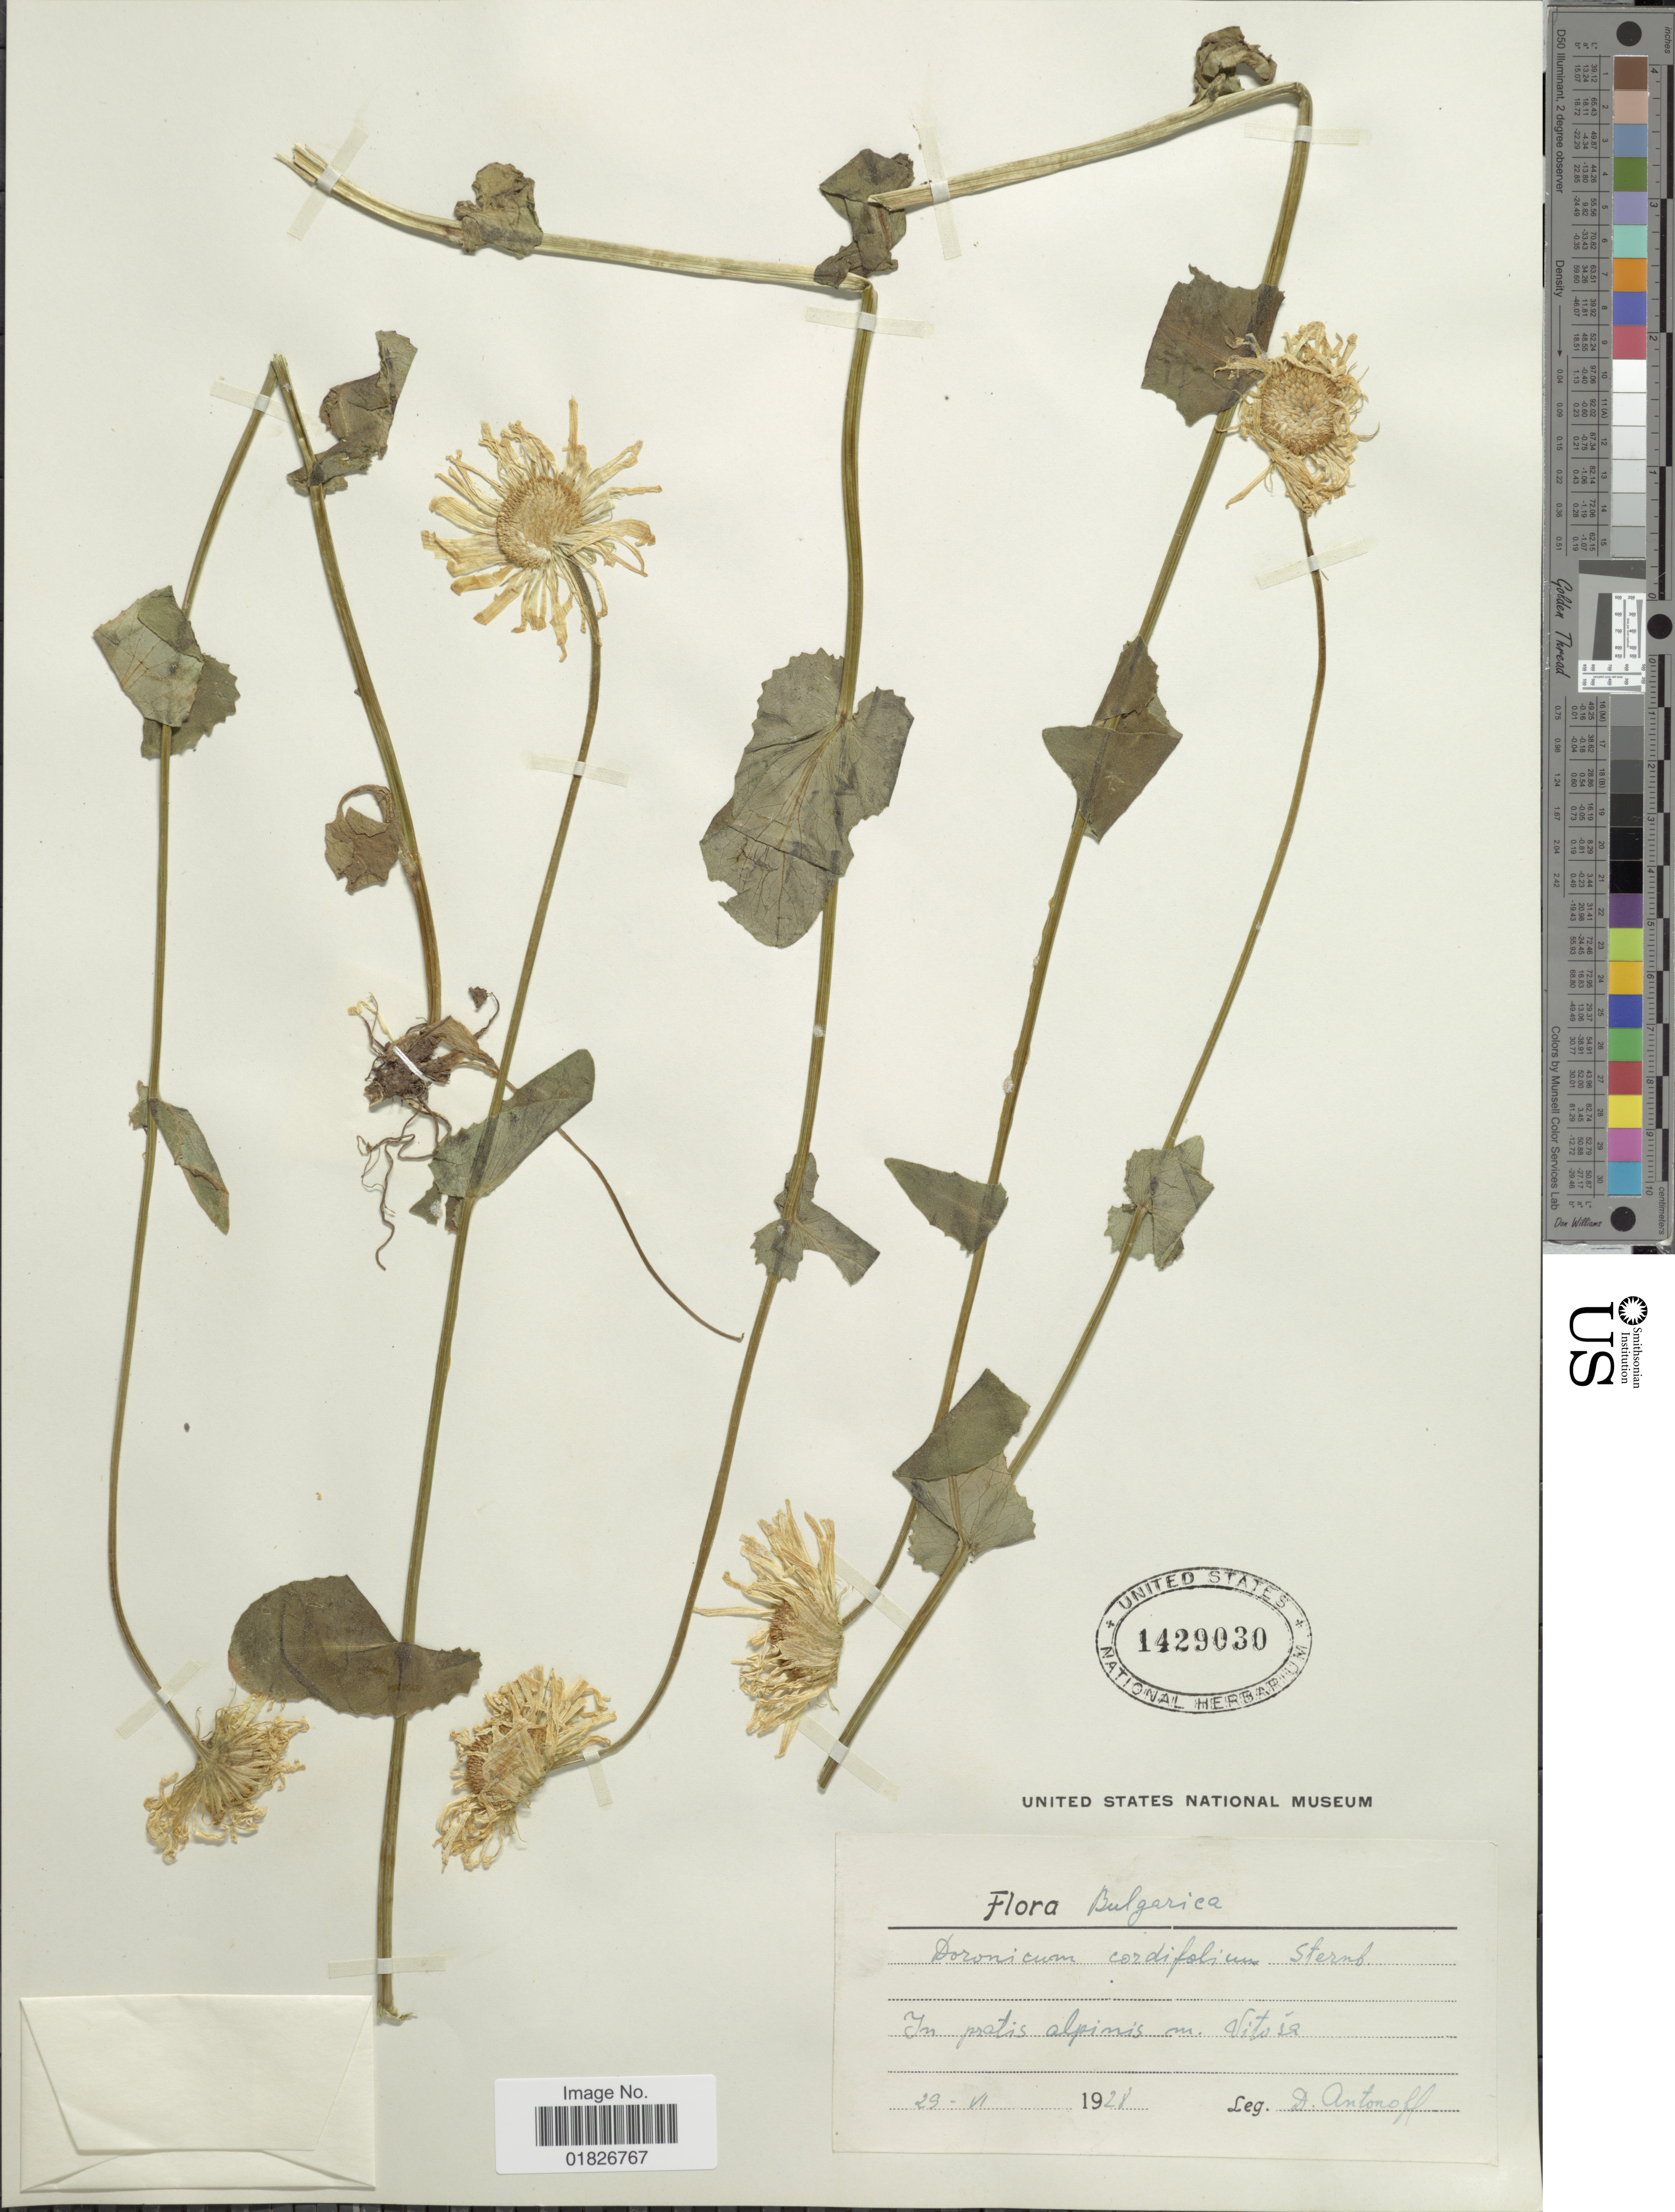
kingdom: Plantae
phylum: Tracheophyta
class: Magnoliopsida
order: Asterales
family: Asteraceae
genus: Doronicum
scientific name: Doronicum columnae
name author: Ten.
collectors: D. Antonoff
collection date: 1928-06-29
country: Bulgaria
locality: Pratis alpinis m. Vitoia [interpreted]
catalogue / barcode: US 1429030